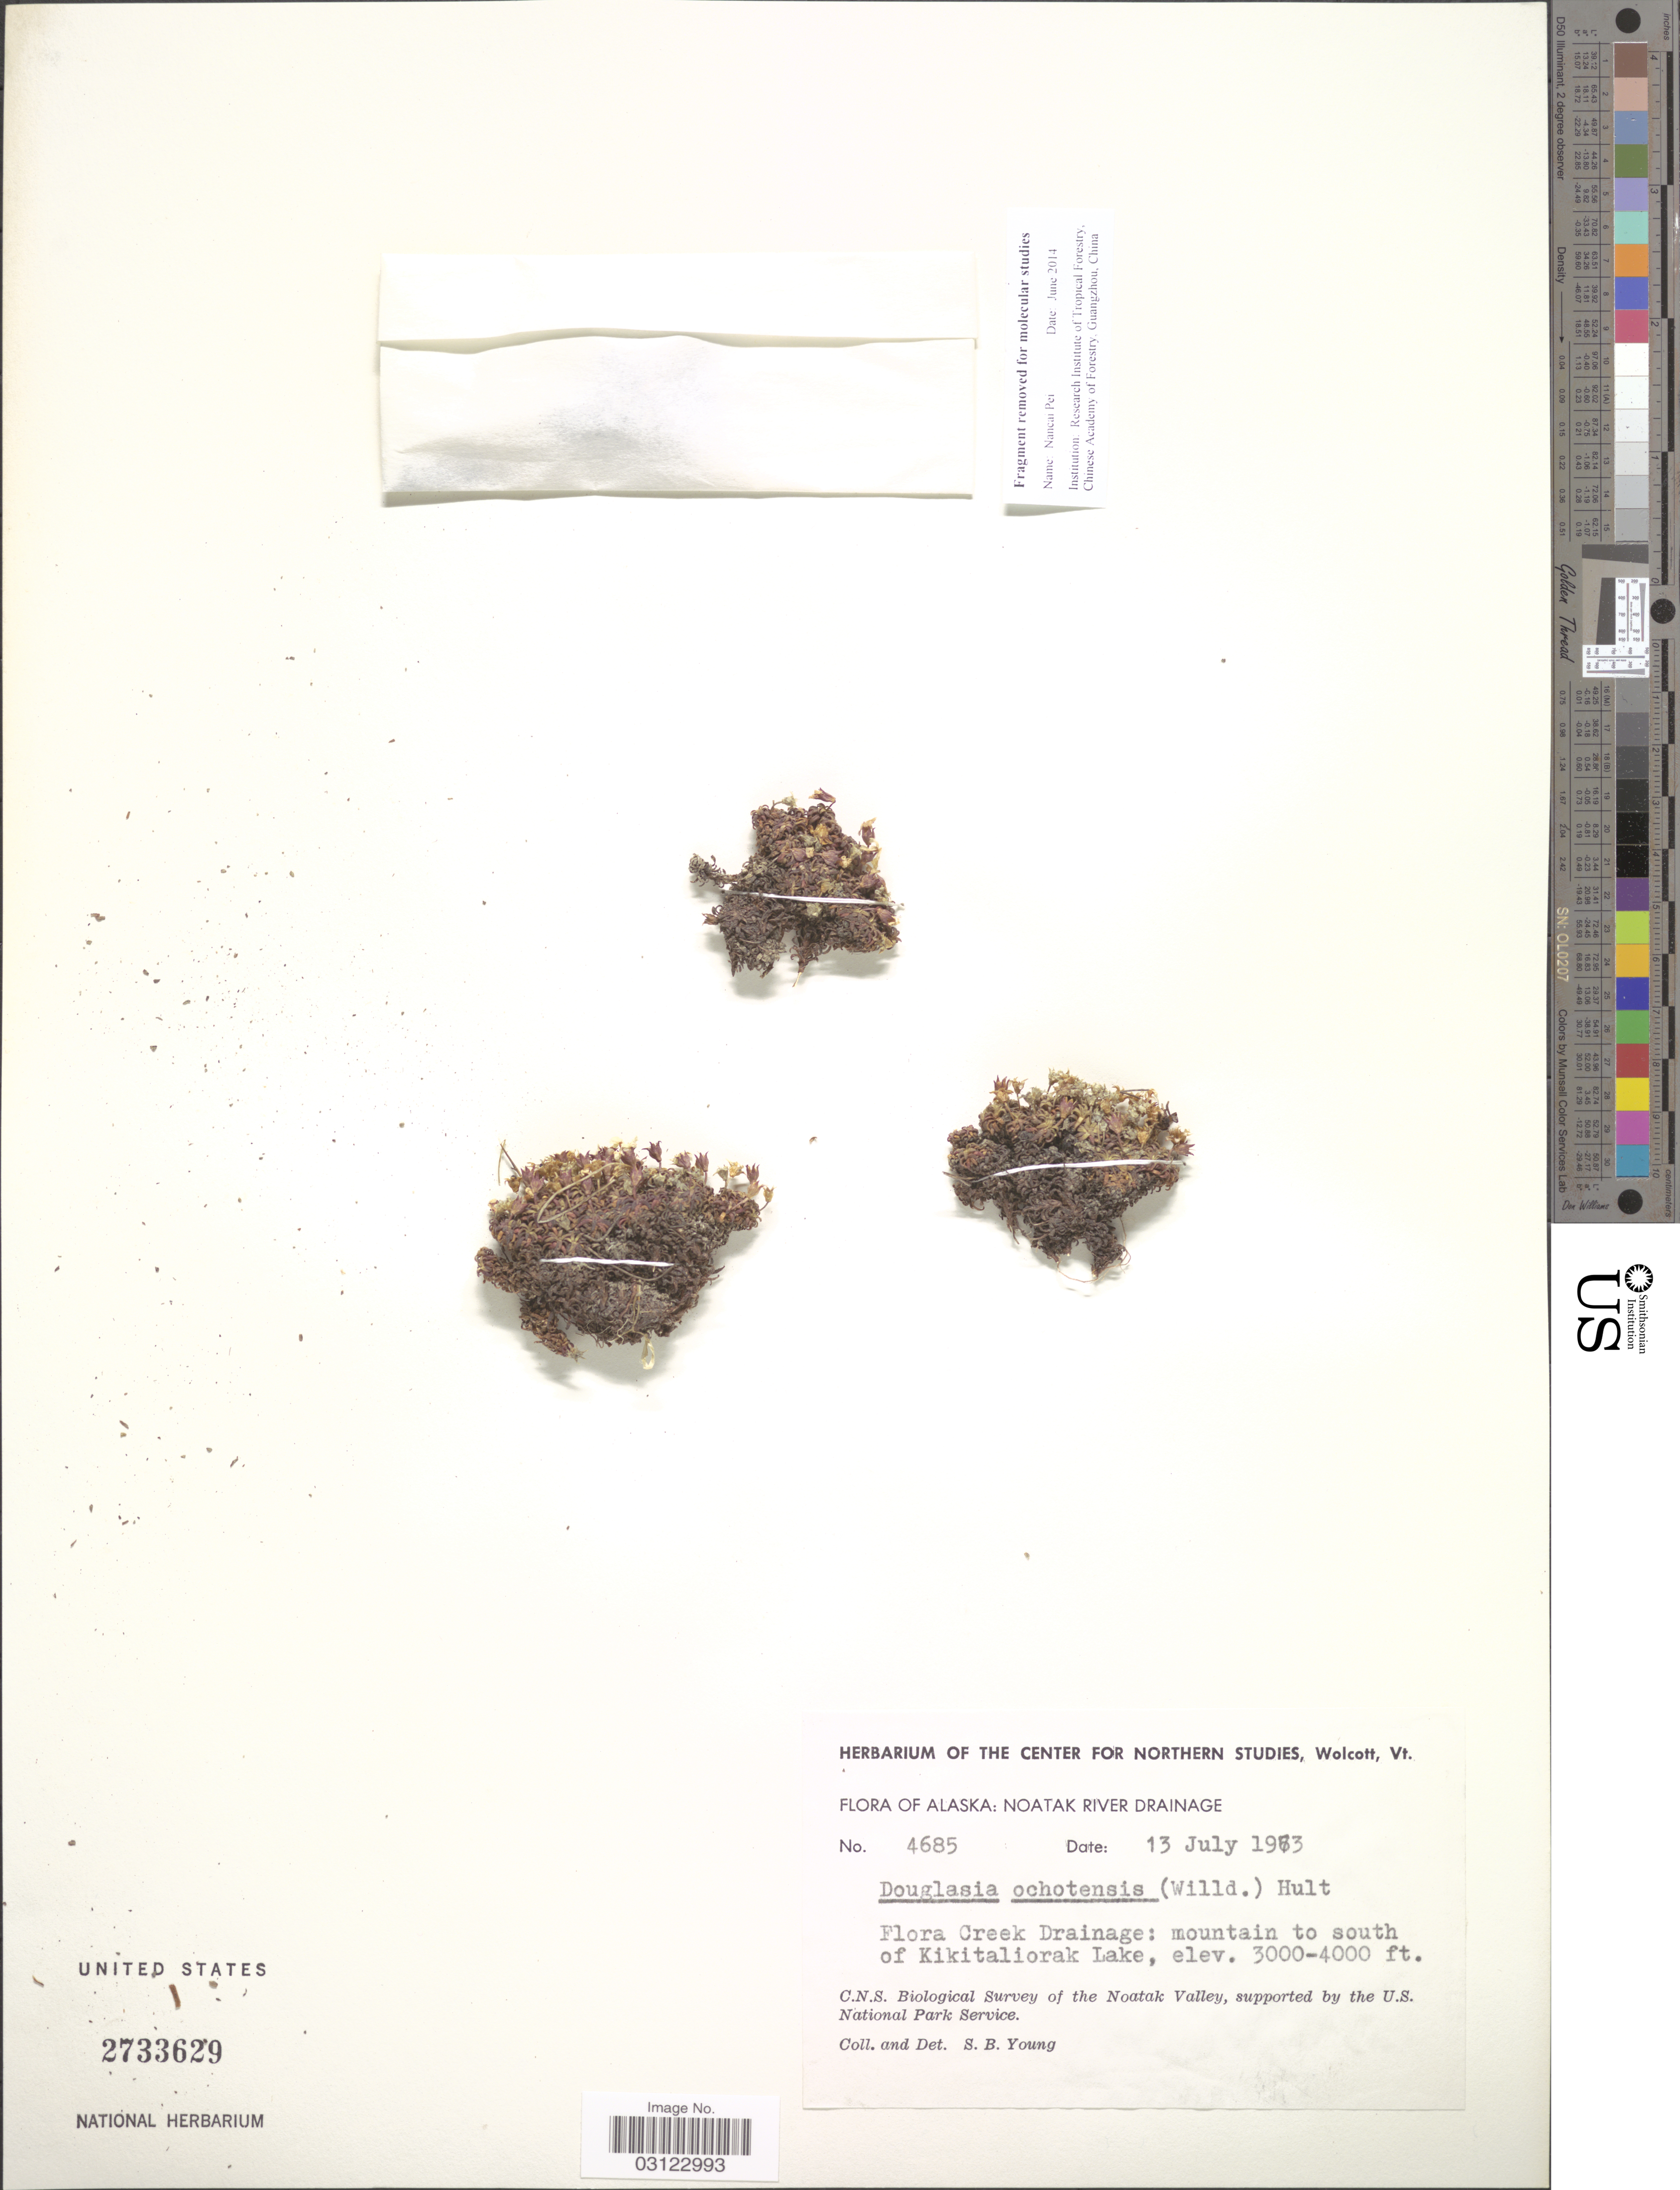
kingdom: Plantae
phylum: Tracheophyta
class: Magnoliopsida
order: Ericales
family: Primulaceae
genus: Douglasia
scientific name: Douglasia ochotensis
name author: (Roem. & Schult.) Hultén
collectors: S. Young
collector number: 4685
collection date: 1973-07-13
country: United States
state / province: Alaska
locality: Noatak River Drainage. Flora Creek Drainage: mountain to south of Kititaliorak Lake. Noatak Valley.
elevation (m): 914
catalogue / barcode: US 2733629